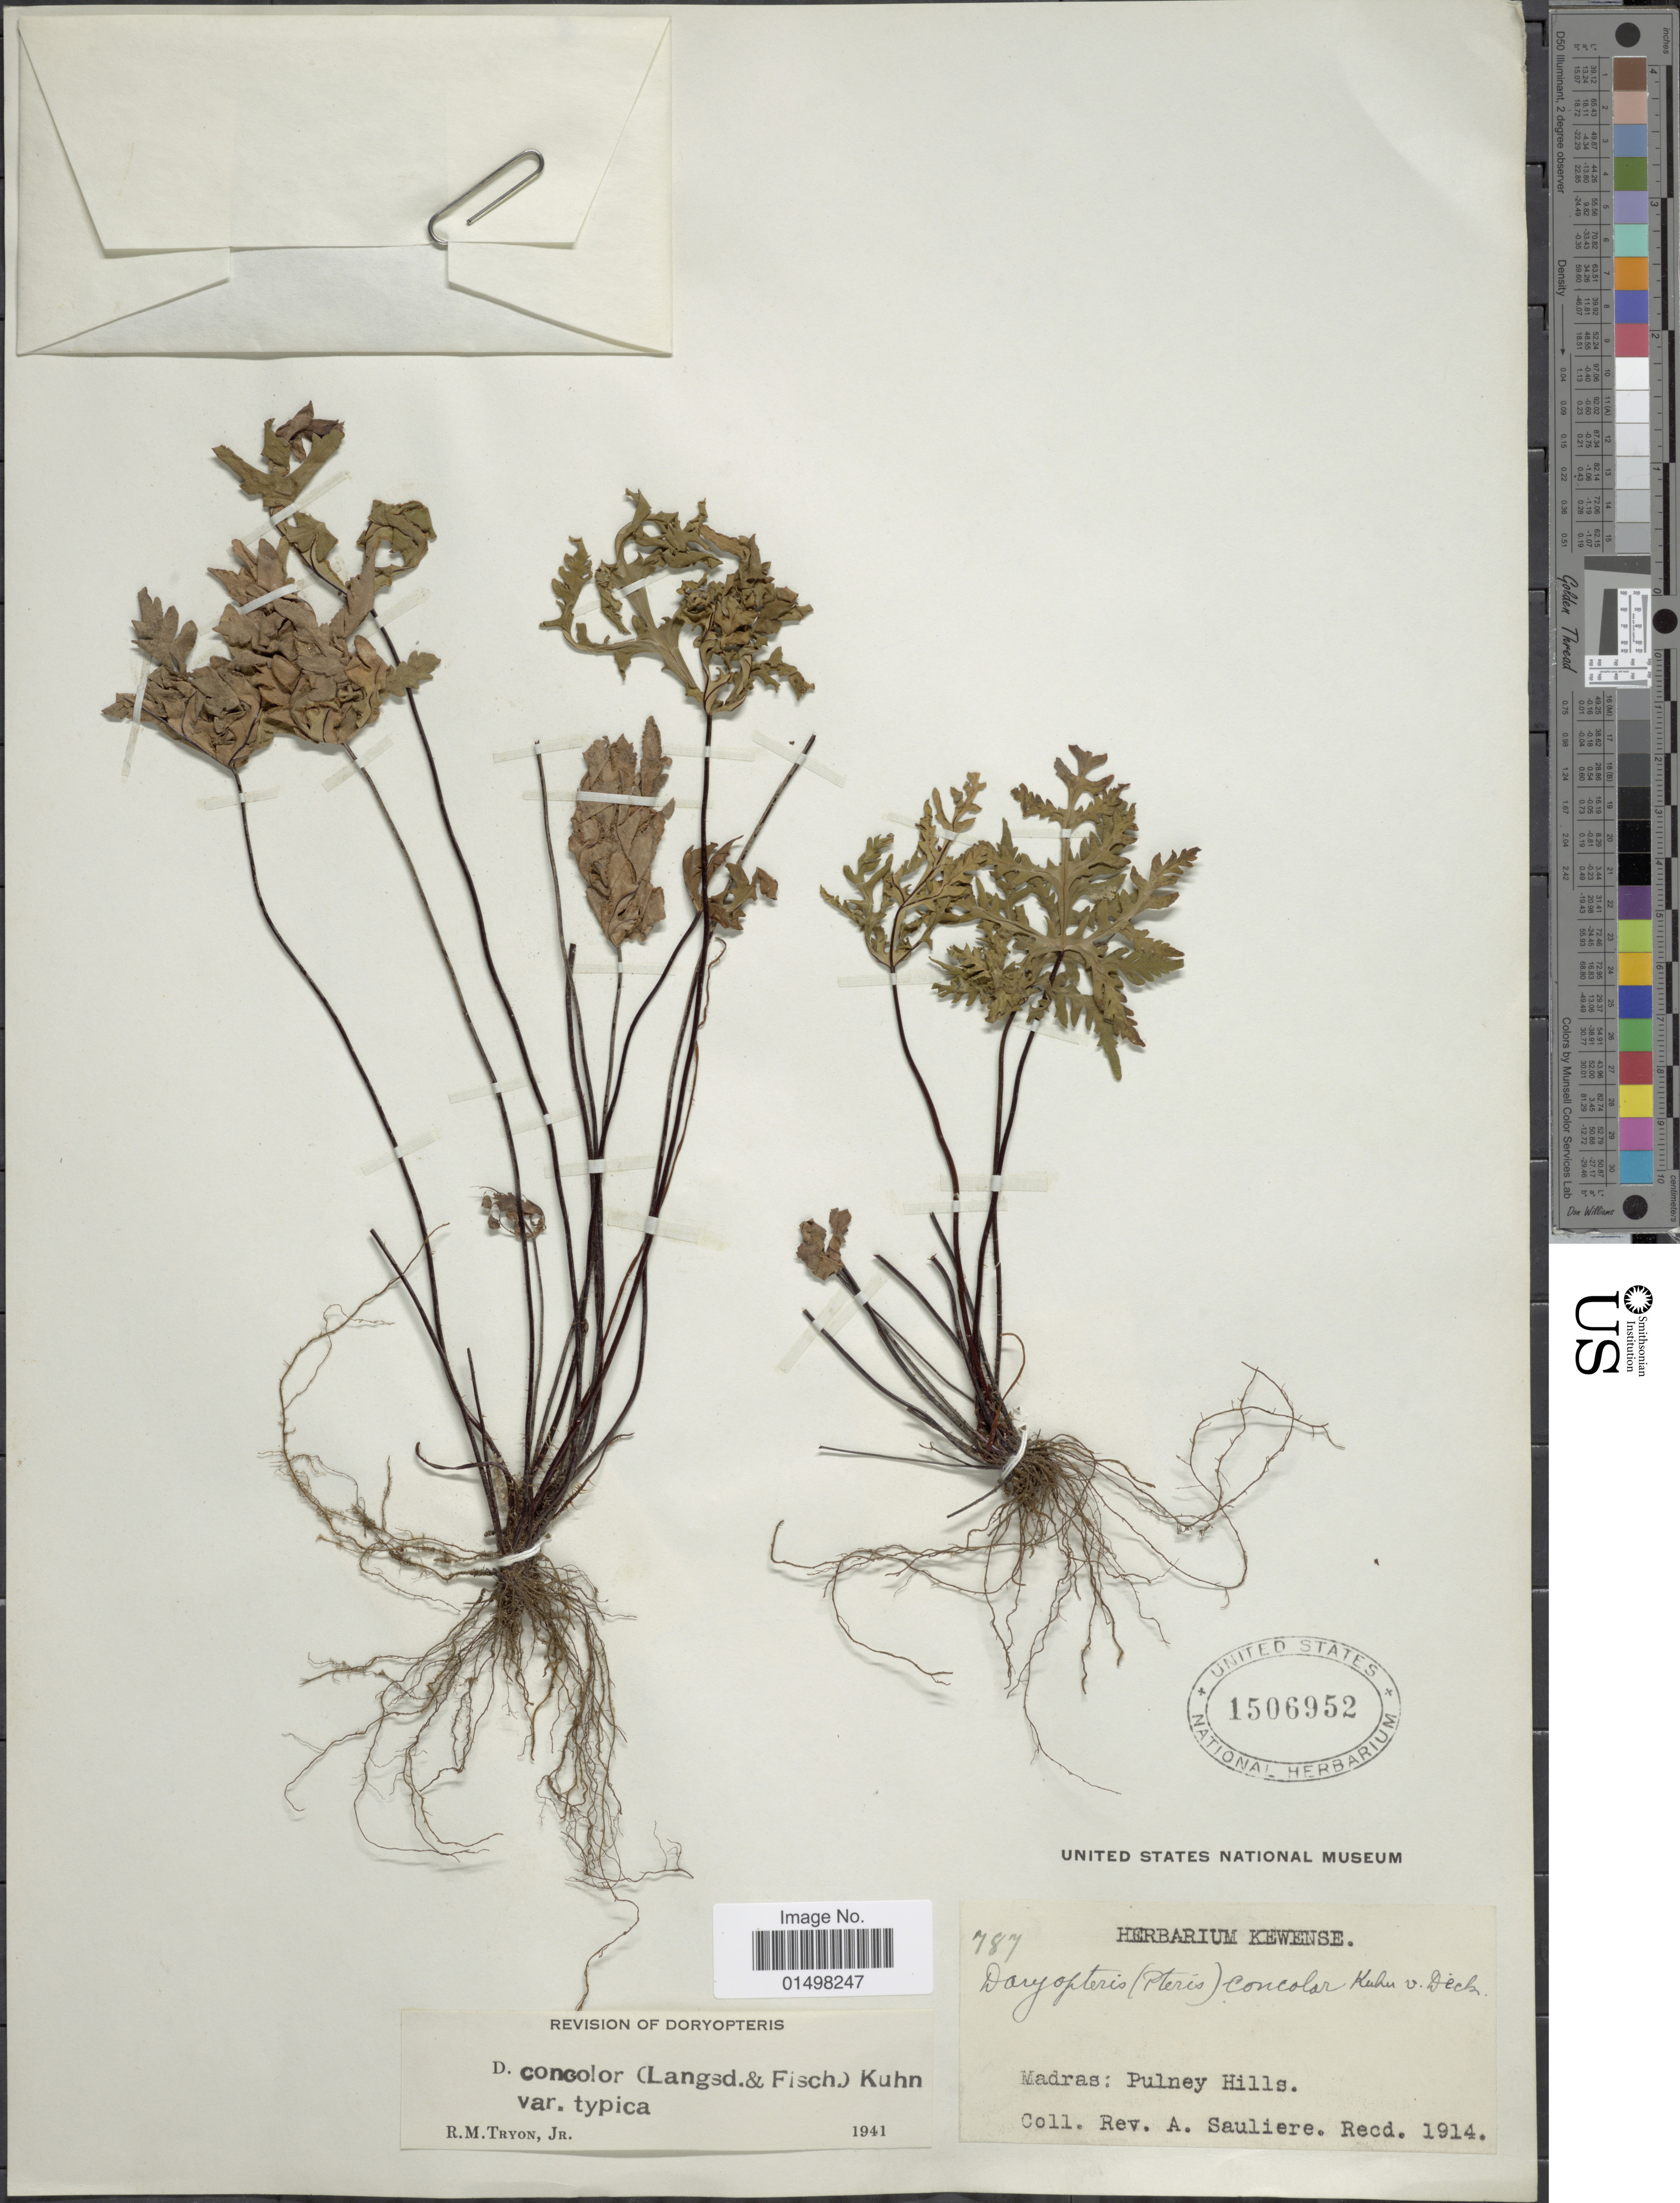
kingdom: Plantae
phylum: Tracheophyta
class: Polypodiopsida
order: Polypodiales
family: Pteridaceae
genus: Doryopteris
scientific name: Doryopteris concolor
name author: (Langsd. & Fisch.) Kuhn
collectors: A. Sauliere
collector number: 787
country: India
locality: Madras: Pulney Hills.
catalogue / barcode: US 1506952